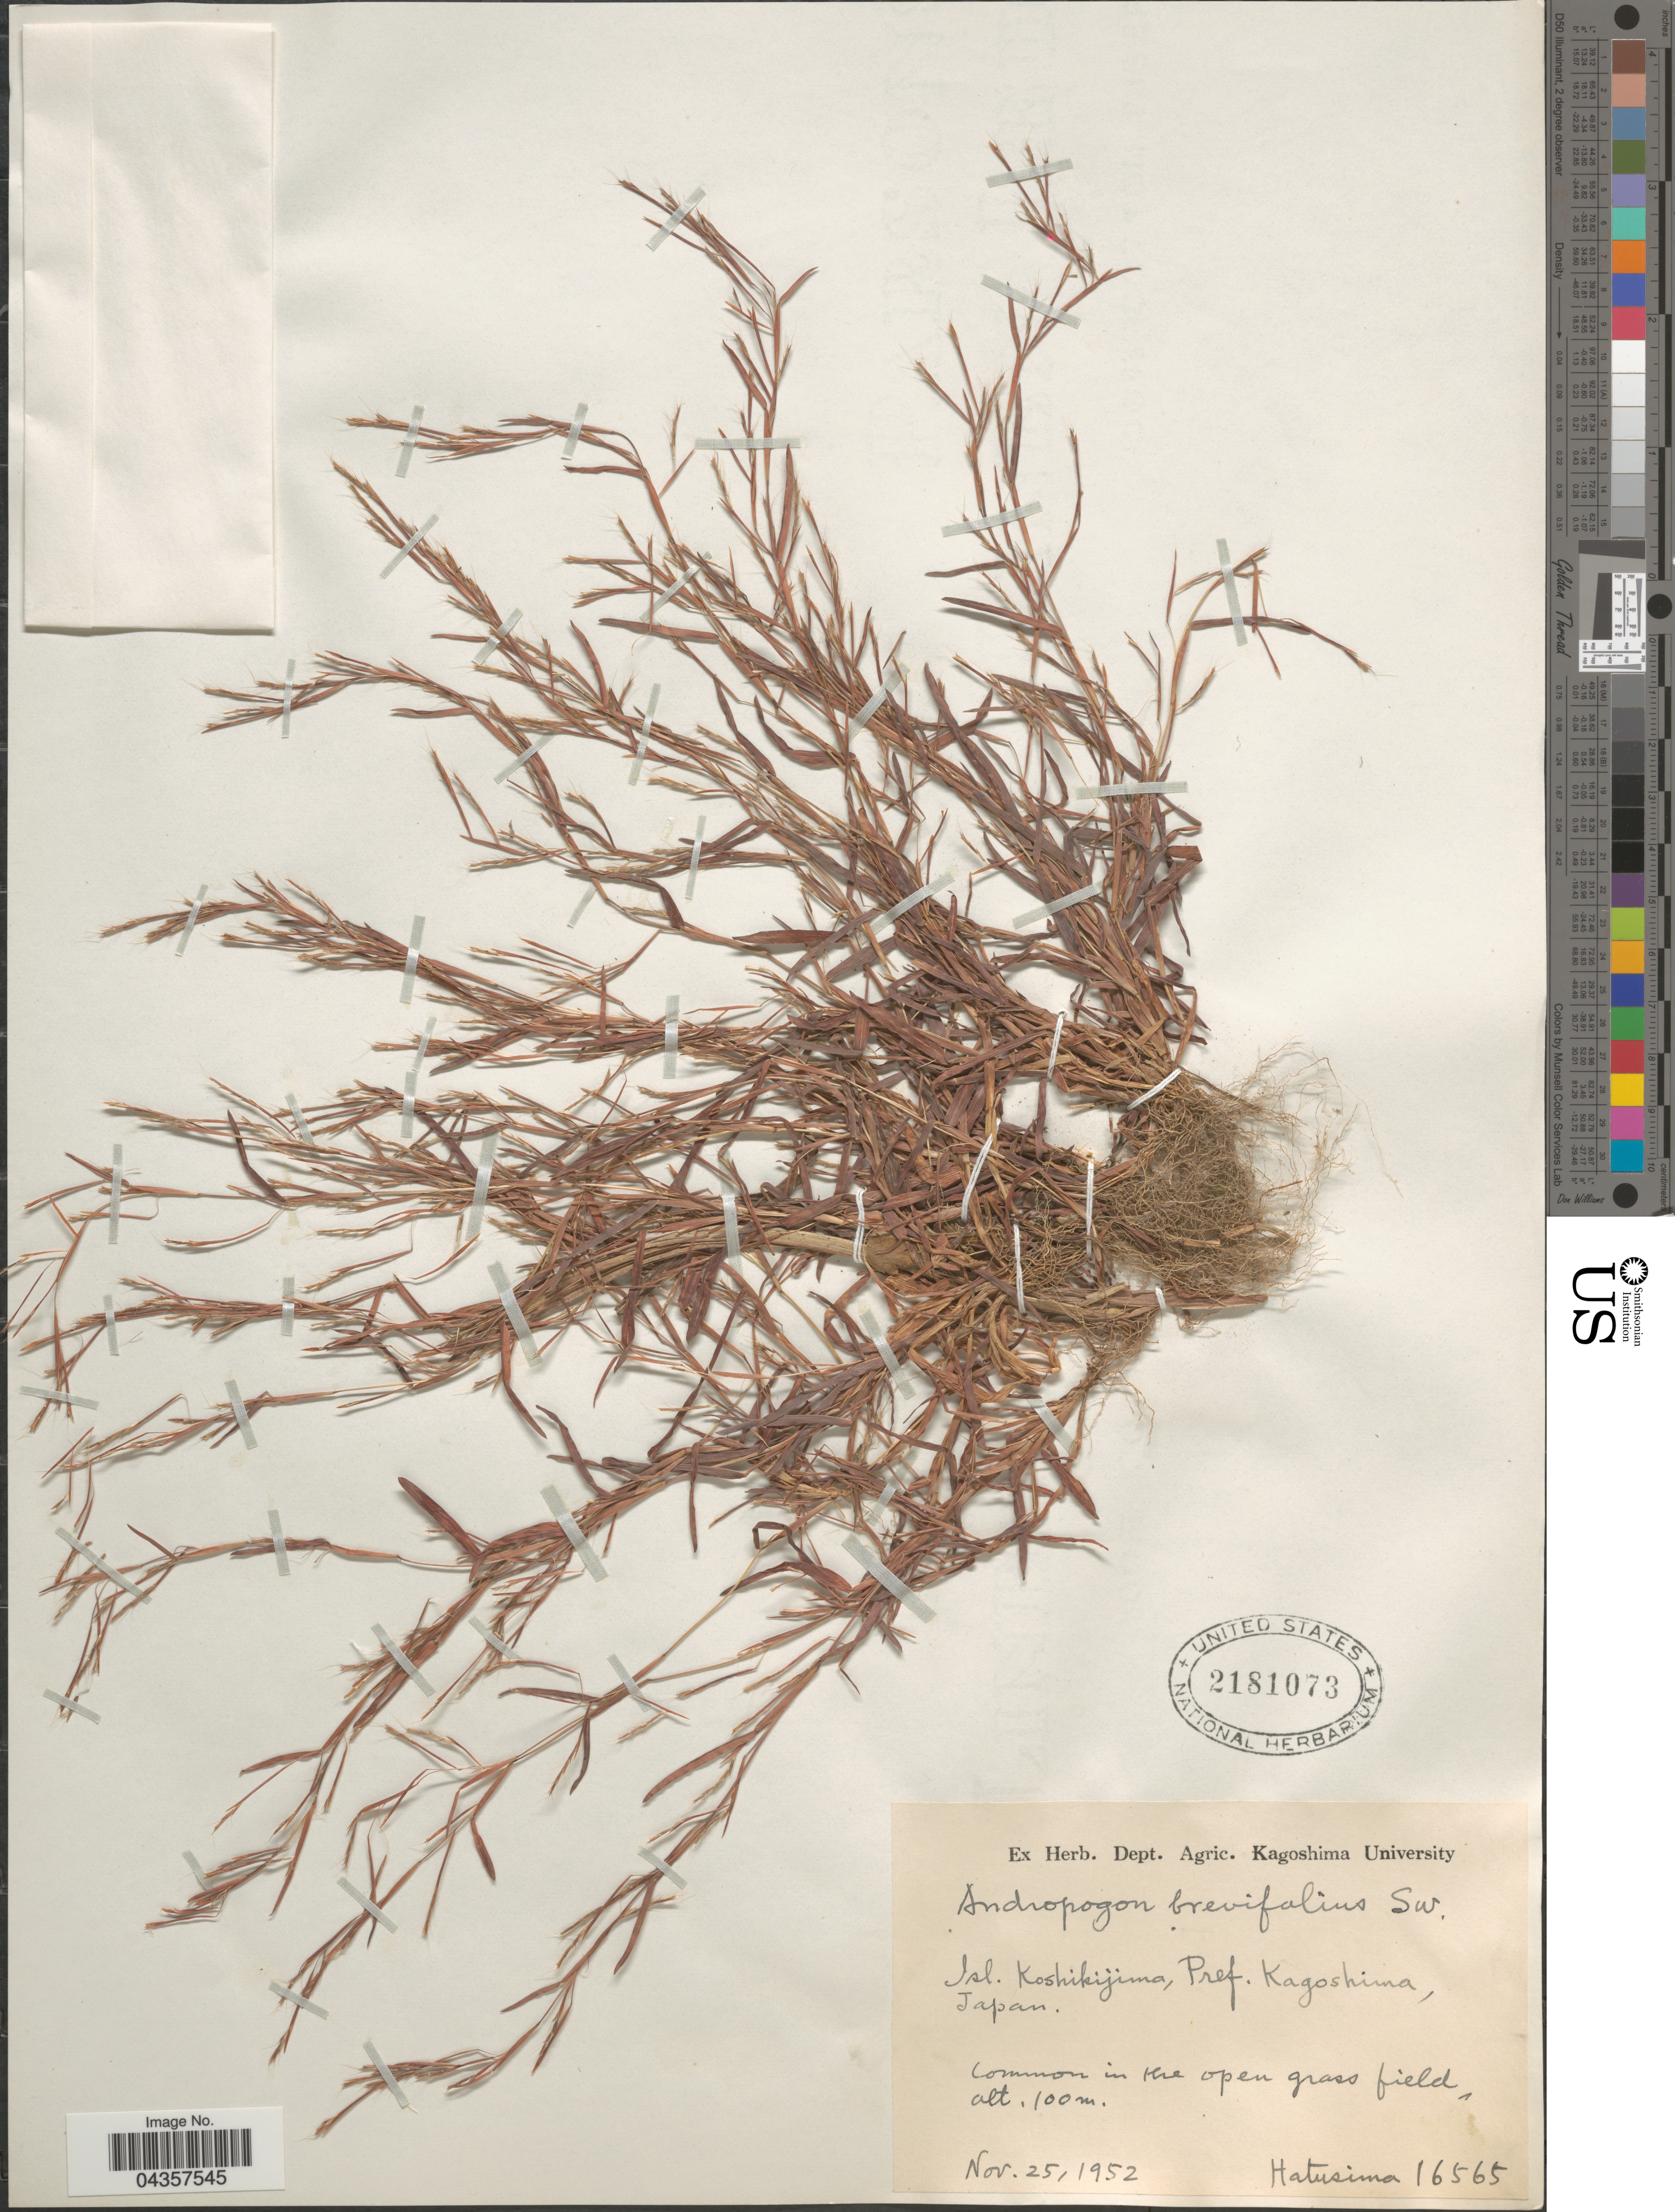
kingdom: Plantae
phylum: Tracheophyta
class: Liliopsida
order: Poales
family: Poaceae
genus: Schizachyrium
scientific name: Schizachyrium sp.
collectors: -. Hatusima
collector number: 16565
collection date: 1952-11-25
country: Japan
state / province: Kagosima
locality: Isl. Koshikijima, Pref. Kagoshima.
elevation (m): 100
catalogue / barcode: US 2181073